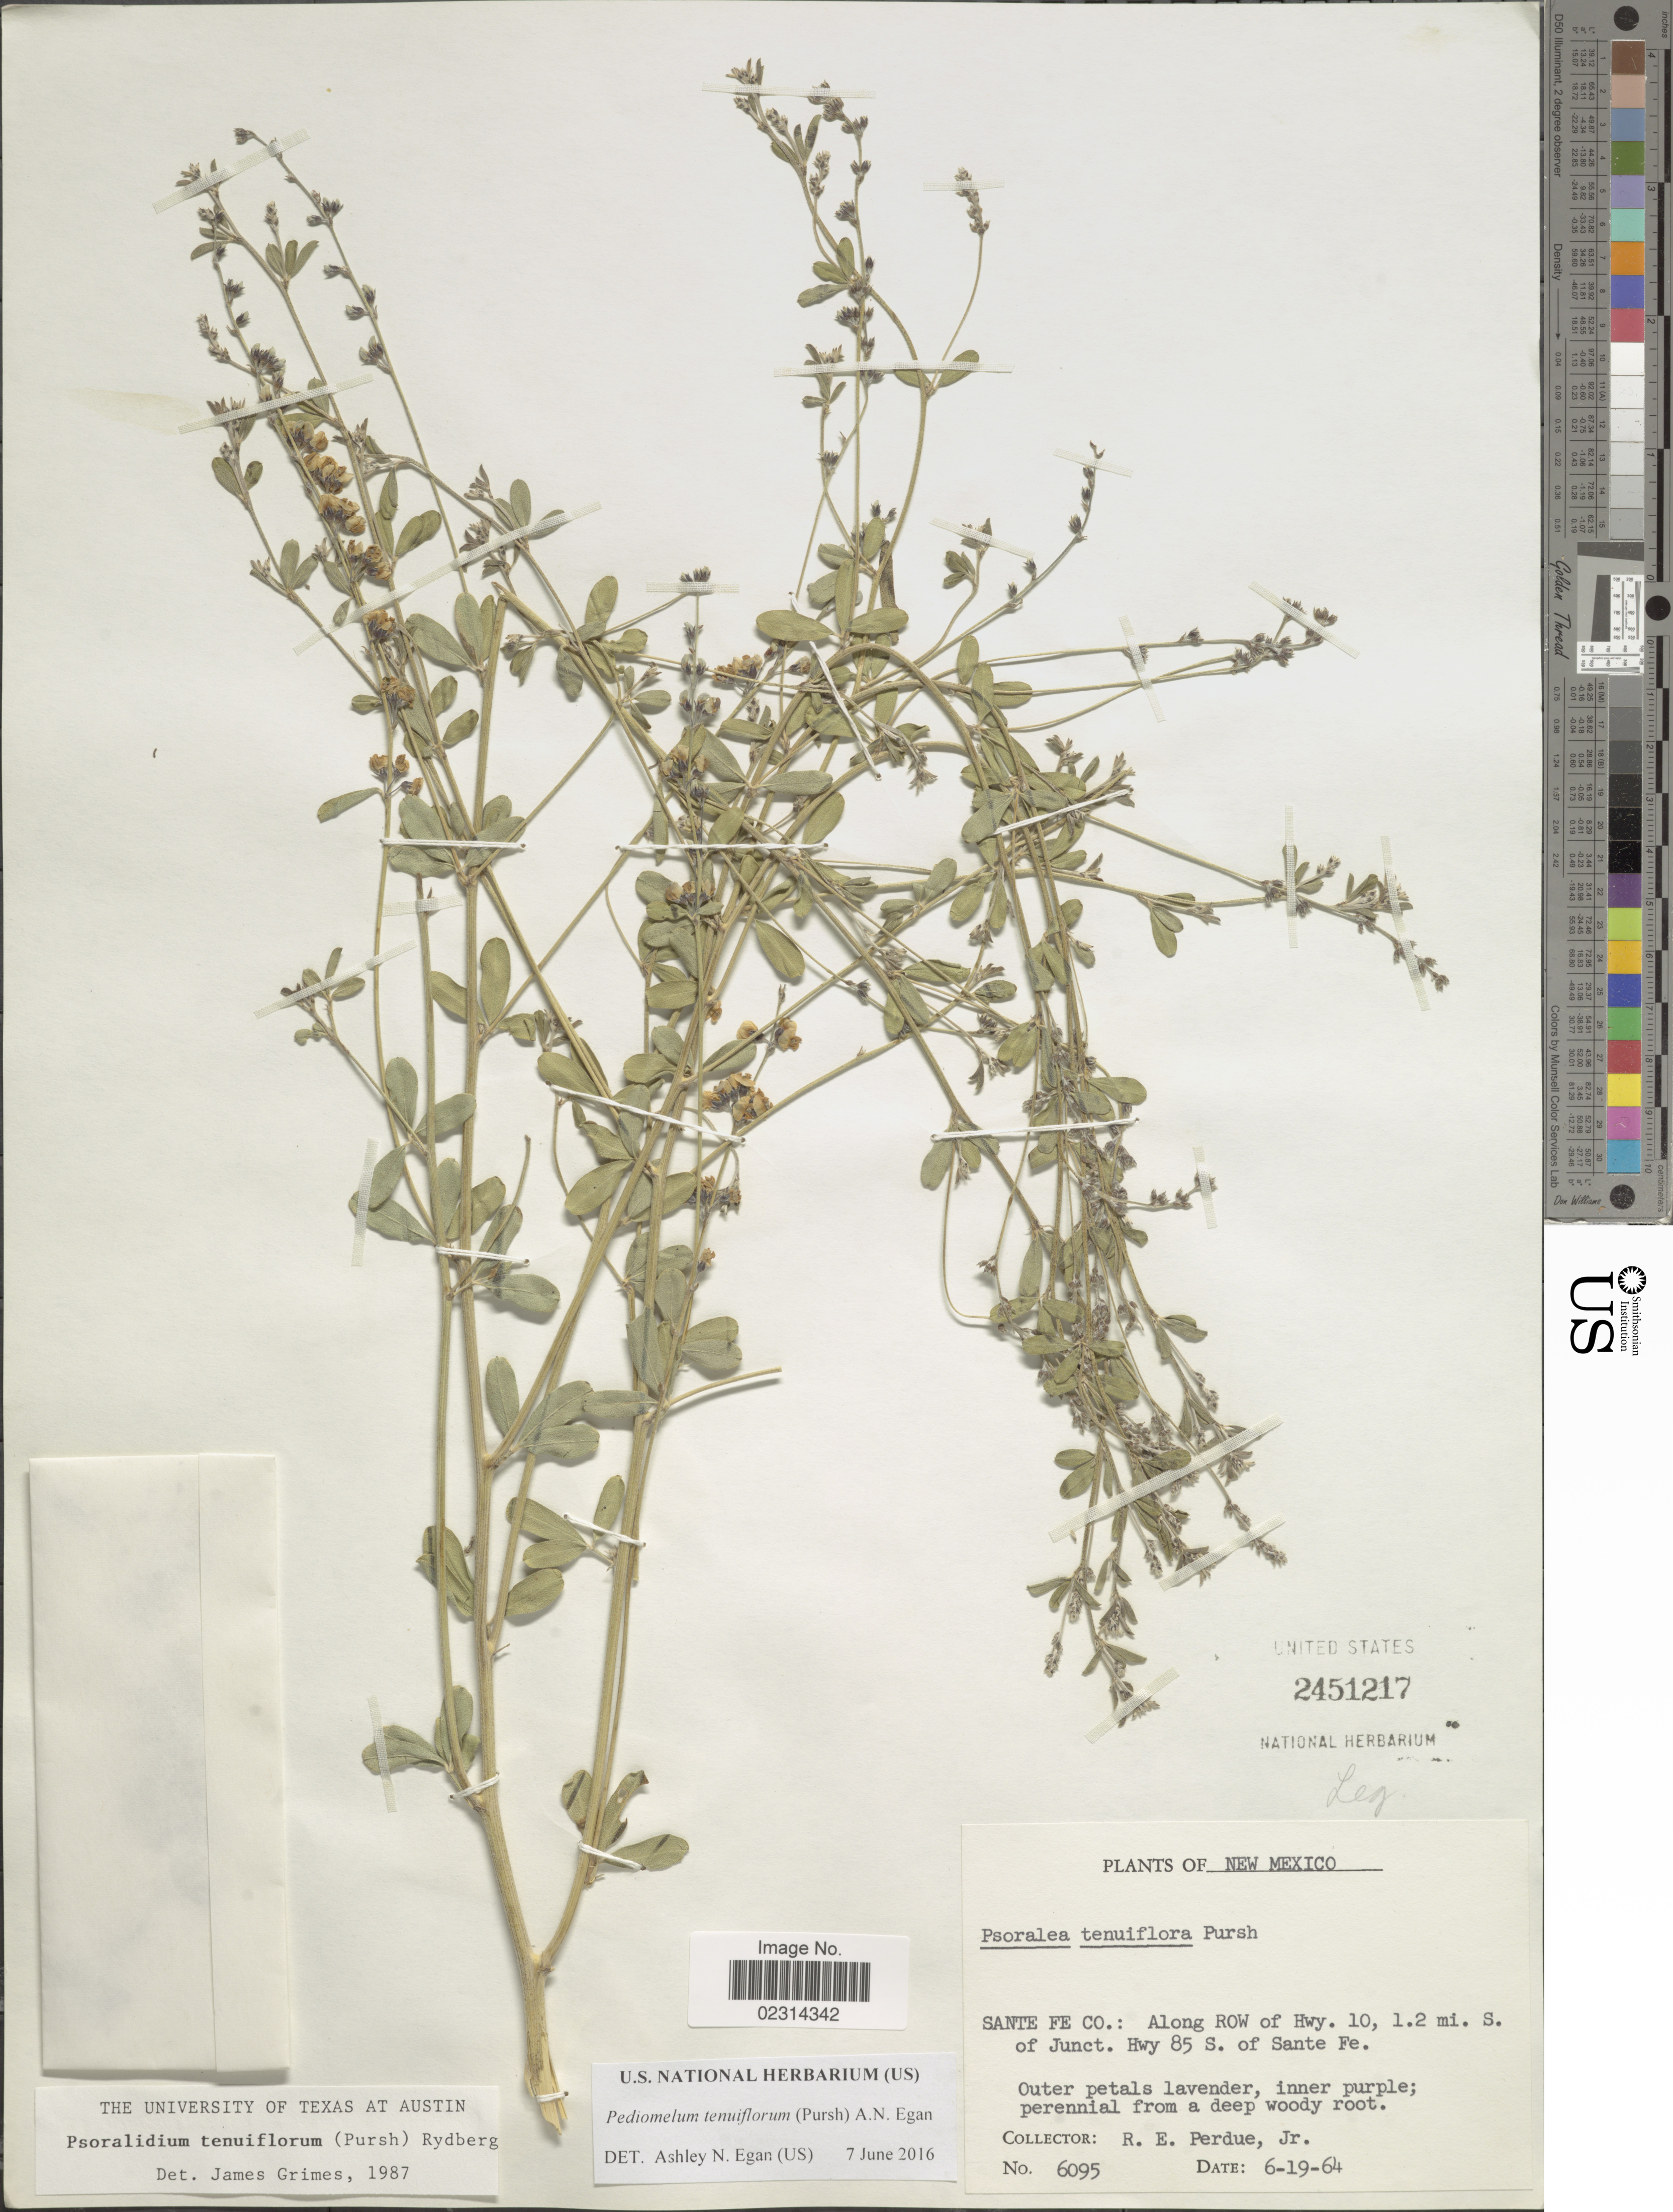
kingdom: Plantae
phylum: Tracheophyta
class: Magnoliopsida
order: Fabales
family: Fabaceae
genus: Psoralidium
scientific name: Psoralidium tenuiflorum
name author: (Pursh) Rydb.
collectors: R. E. Perdue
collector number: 6095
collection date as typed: Transcribed d/m/y: 19/6/64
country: United States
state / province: New Mexico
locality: Santa Fe Co.: Along ROW of Hwy. 10, 1.2 mi. S. of Junct. Hwy. 85 S. of Santa Fe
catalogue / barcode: US 2451217